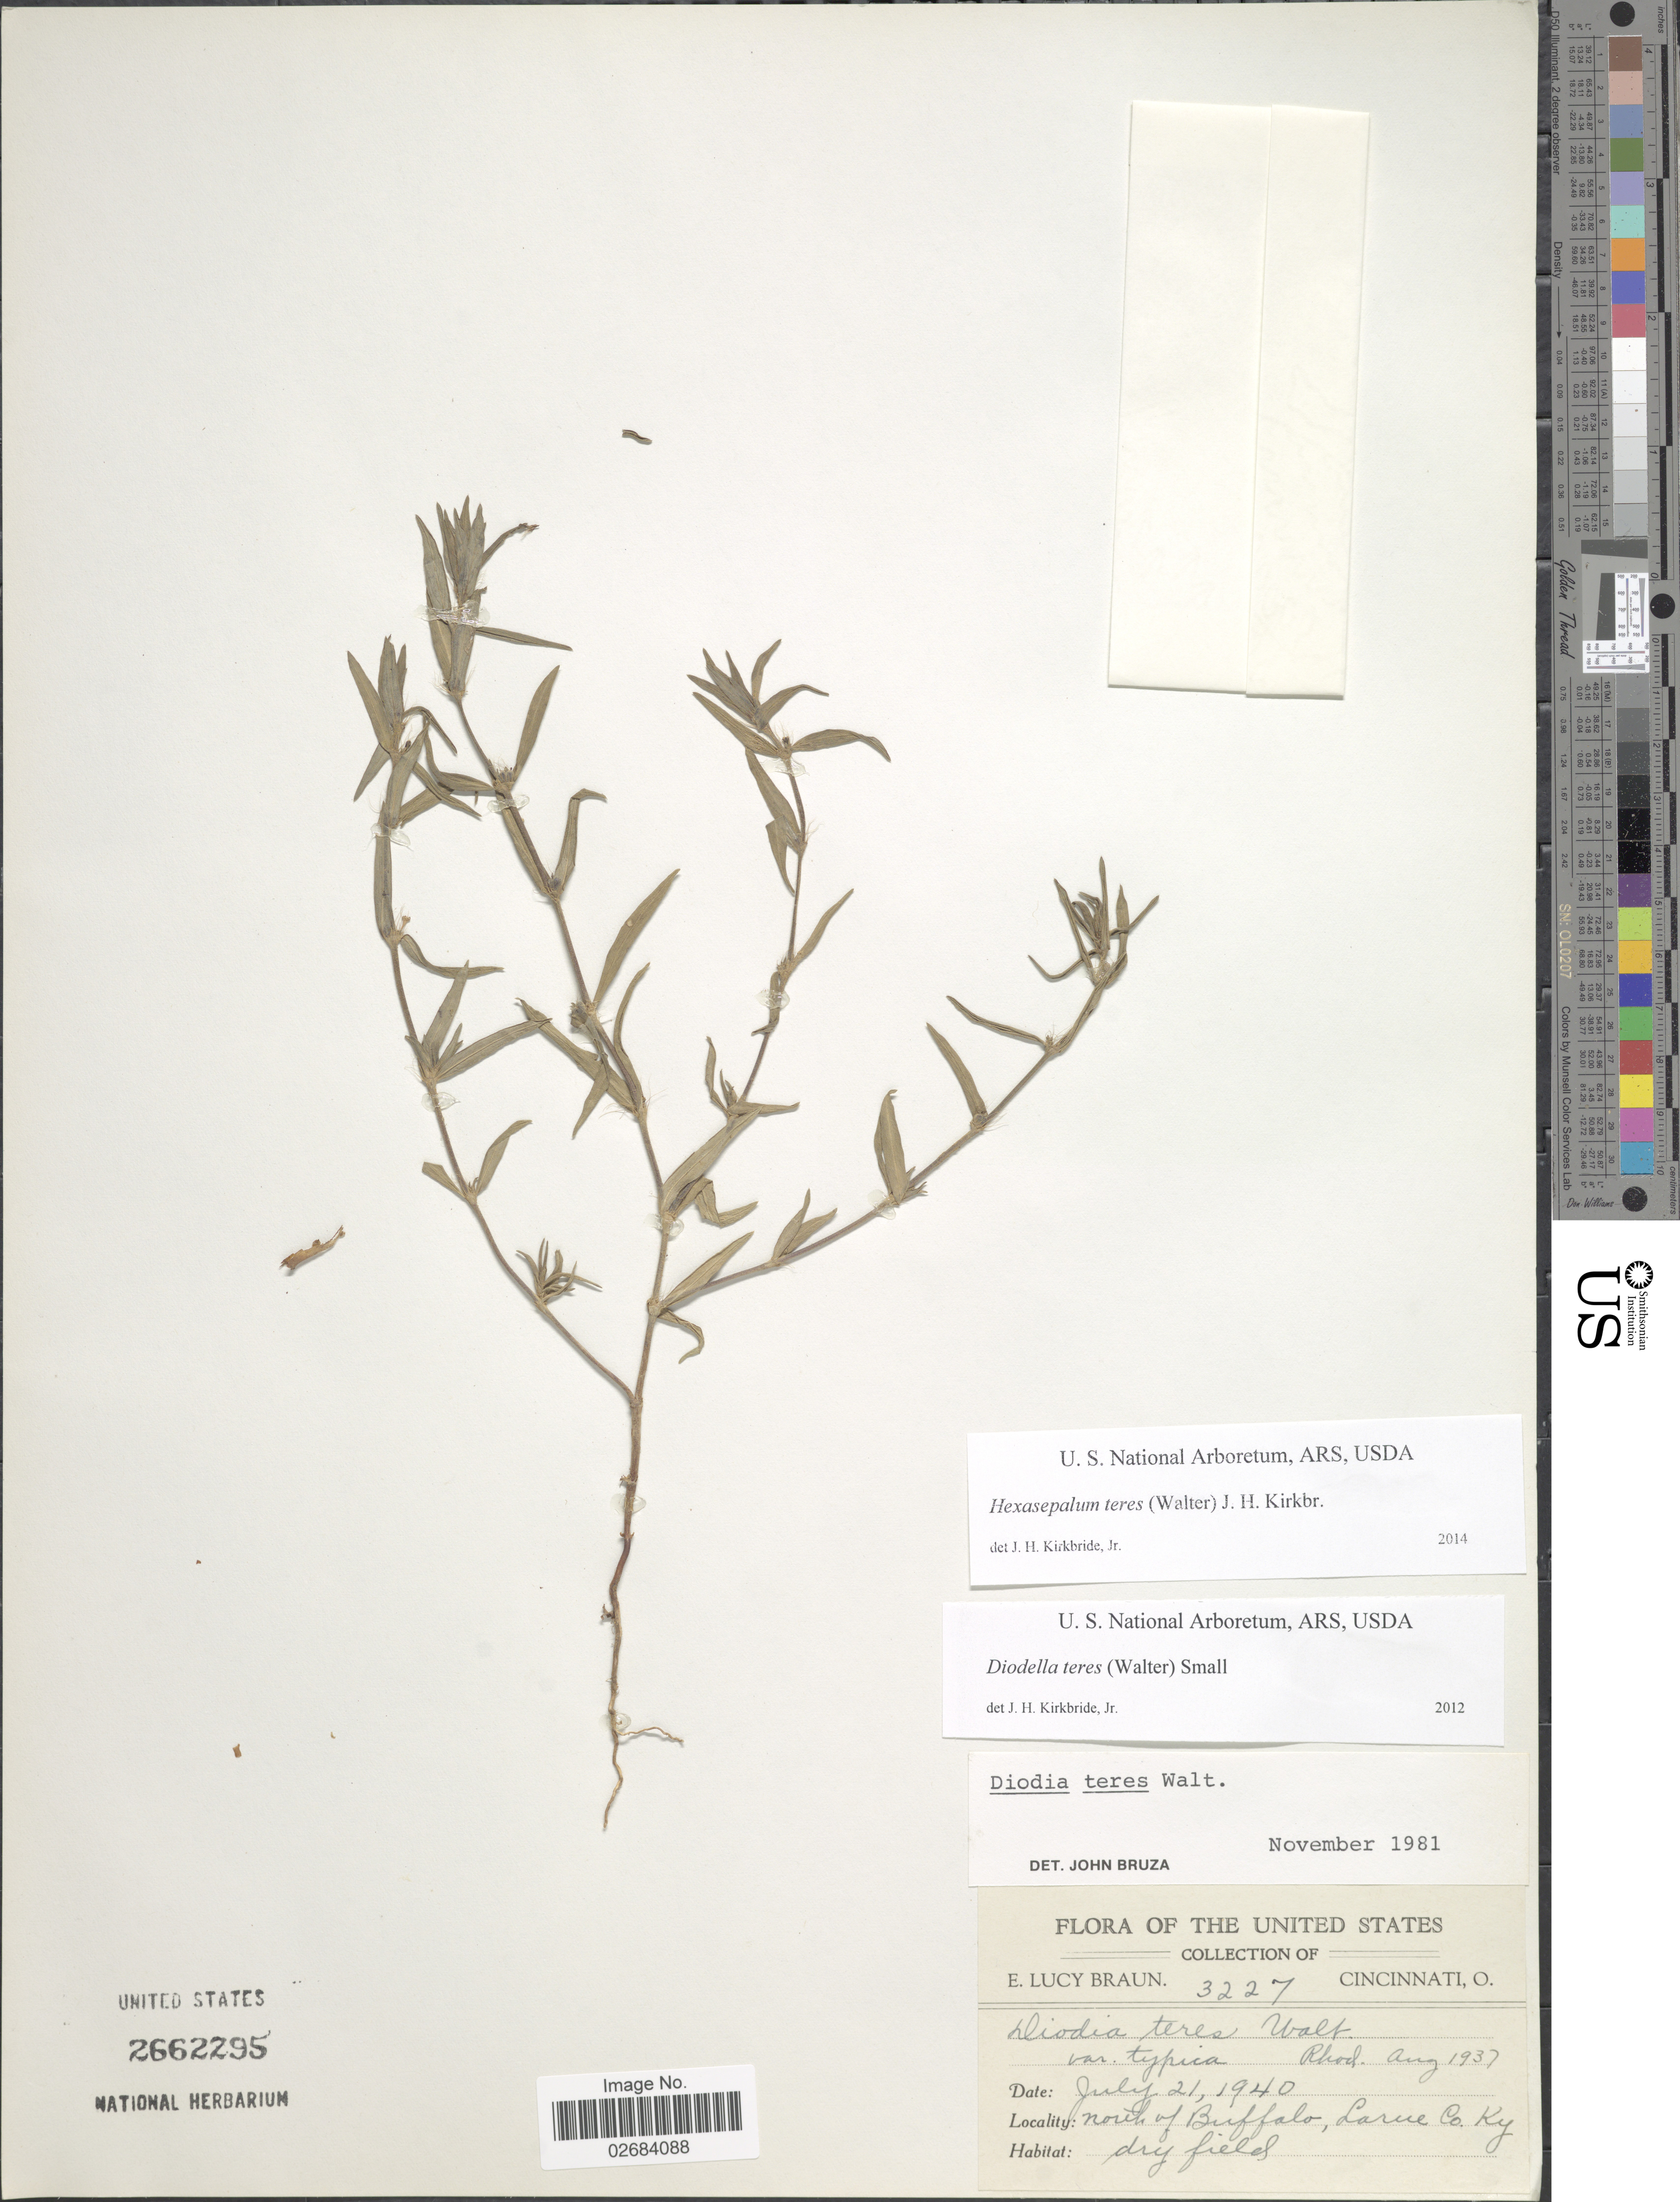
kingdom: Plantae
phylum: Tracheophyta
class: Magnoliopsida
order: Gentianales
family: Rubiaceae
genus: Diodia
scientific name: Diodia teres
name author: Walter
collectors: E. L. Braun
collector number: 3227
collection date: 1940-07-21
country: United States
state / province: Kentucky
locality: North of Buffalo, Larue [LaRue] Co.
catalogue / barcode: US 2662295